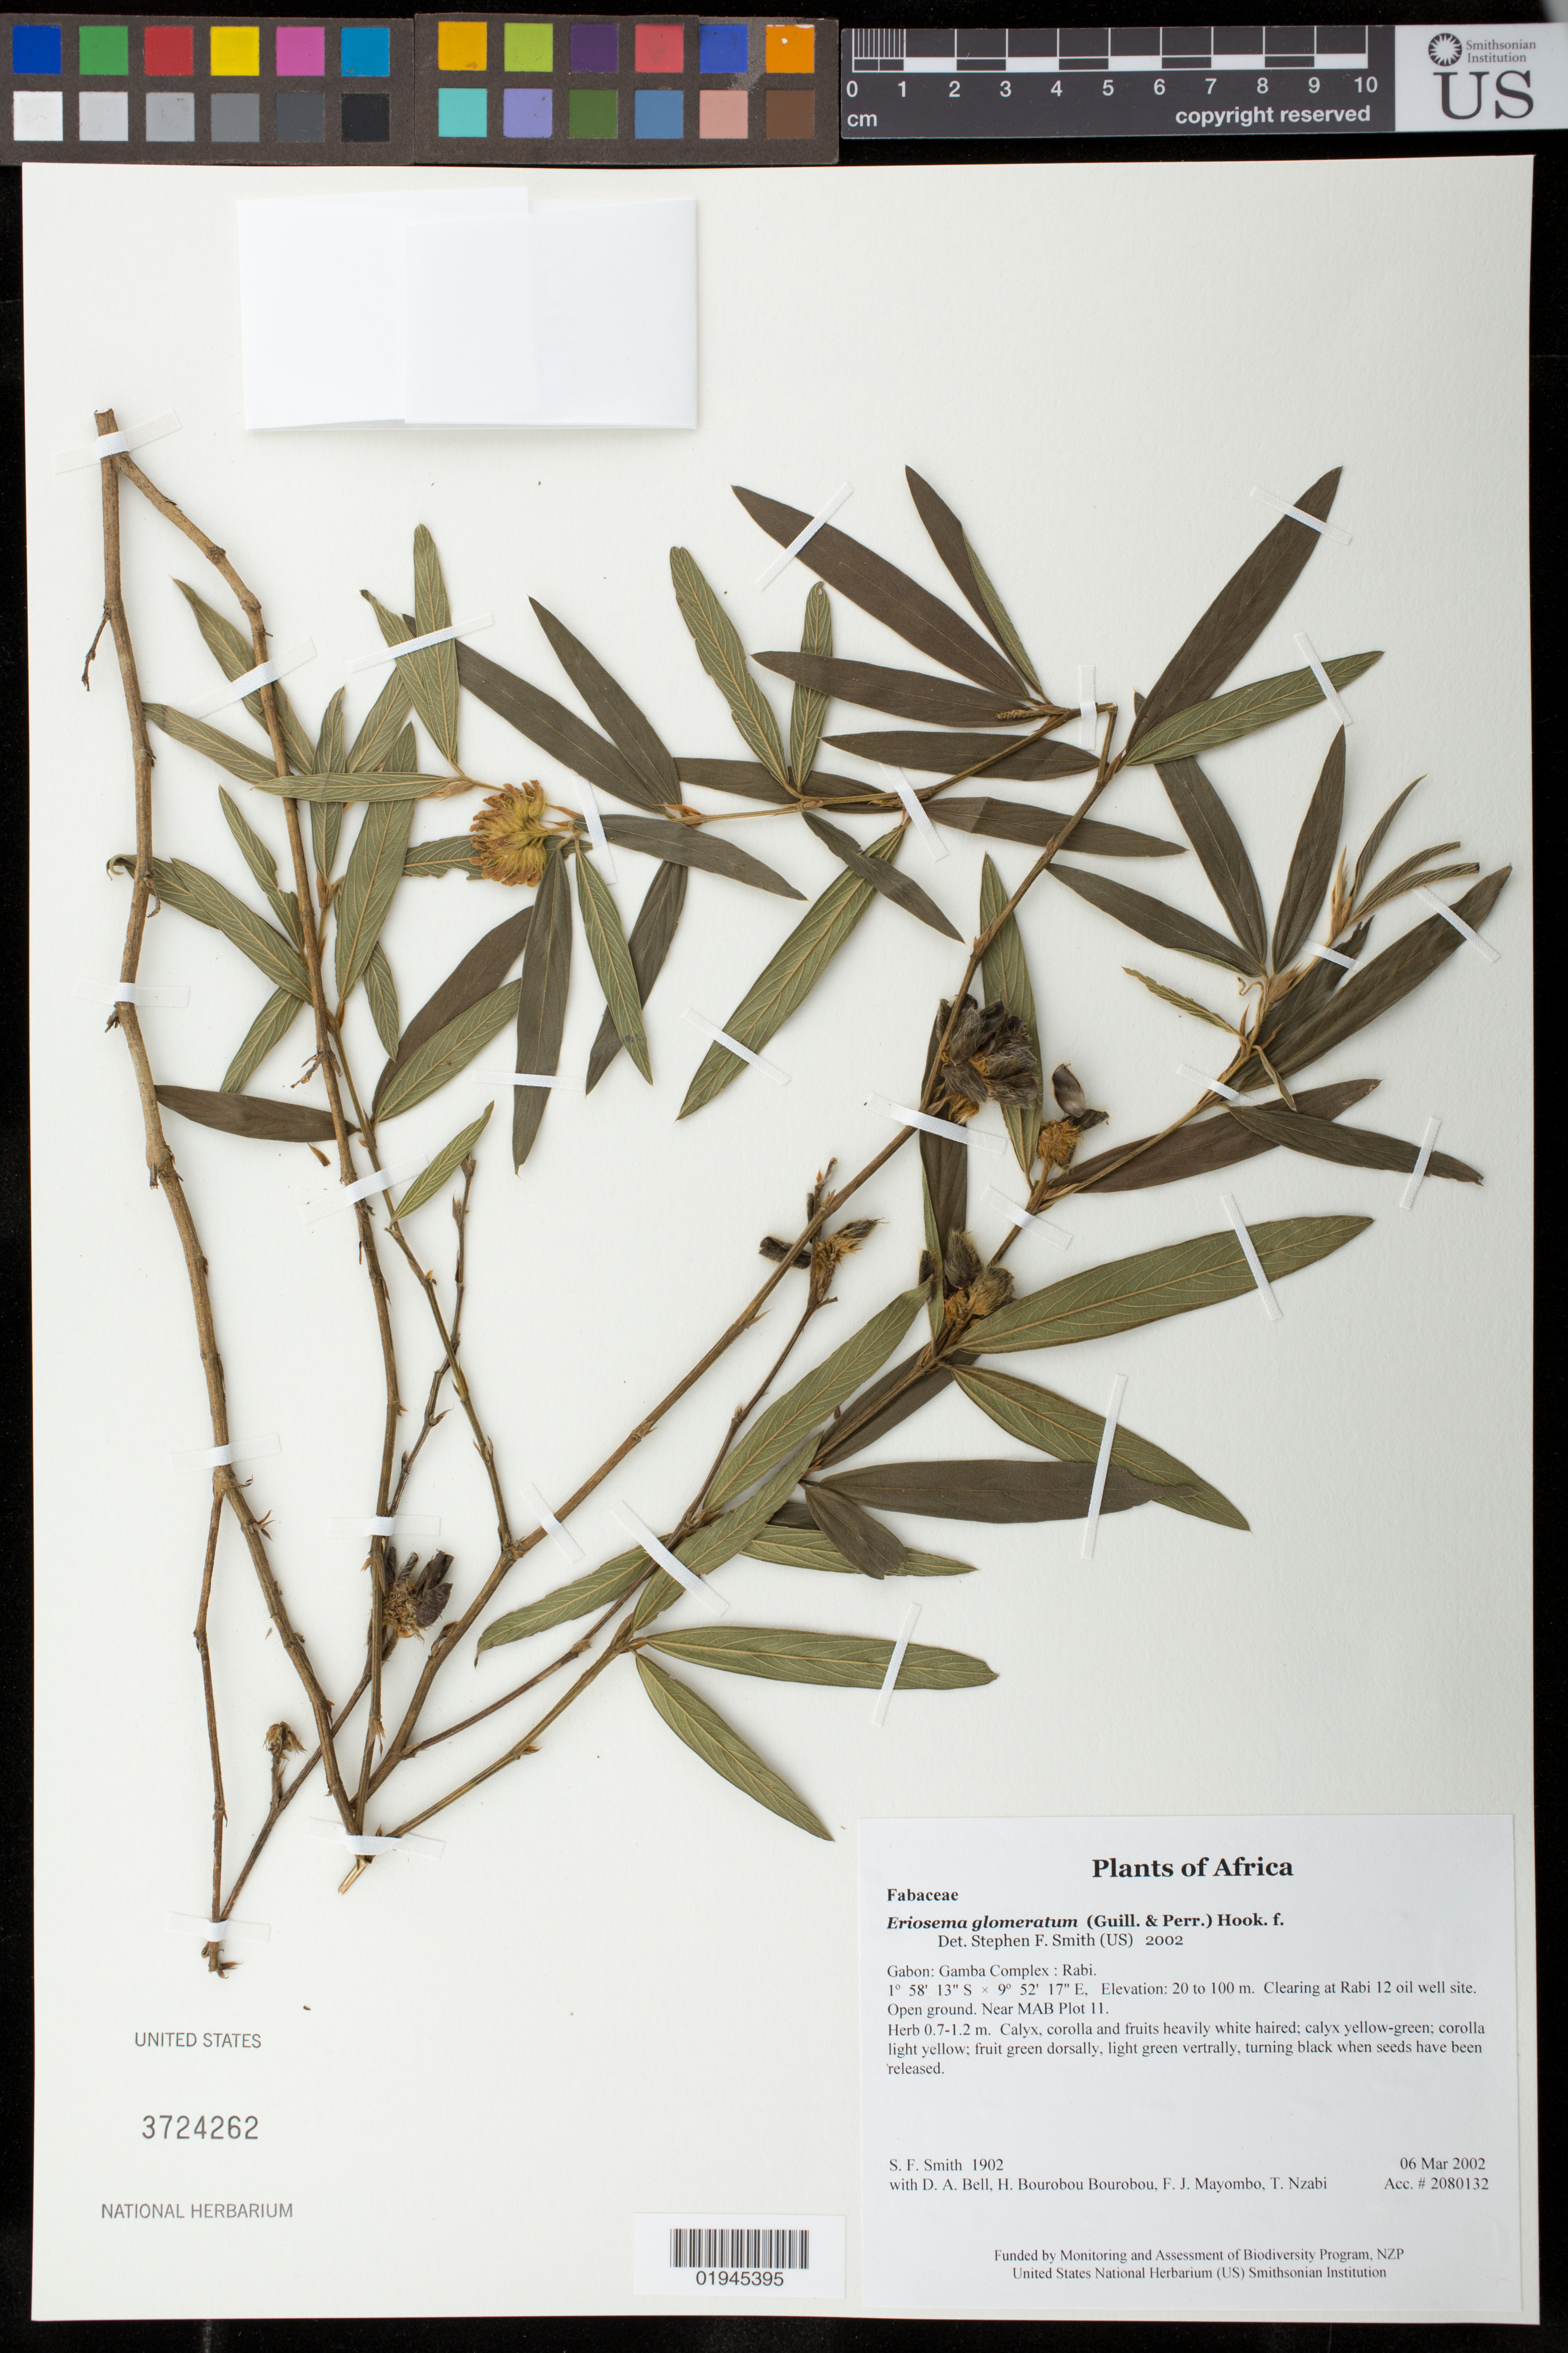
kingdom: Plantae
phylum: Tracheophyta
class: Magnoliopsida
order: Fabales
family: Fabaceae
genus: Eriosema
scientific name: Eriosema glomeratum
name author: (Guill. & Perr.) Hook. f.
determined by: Smith, Stephen F., (US), NMNH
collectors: S.F. Smith, D. A. Bell, H. Bourobou Bourobou & F. J. Mayombo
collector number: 1902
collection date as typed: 06 Mar 2002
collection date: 2002-03-06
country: Gabon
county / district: Gamba Complex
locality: Rabi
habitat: Clearing at Rabi 12 oil well site. Open ground. Near MAB Plot 11.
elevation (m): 20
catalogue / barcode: US 3724262